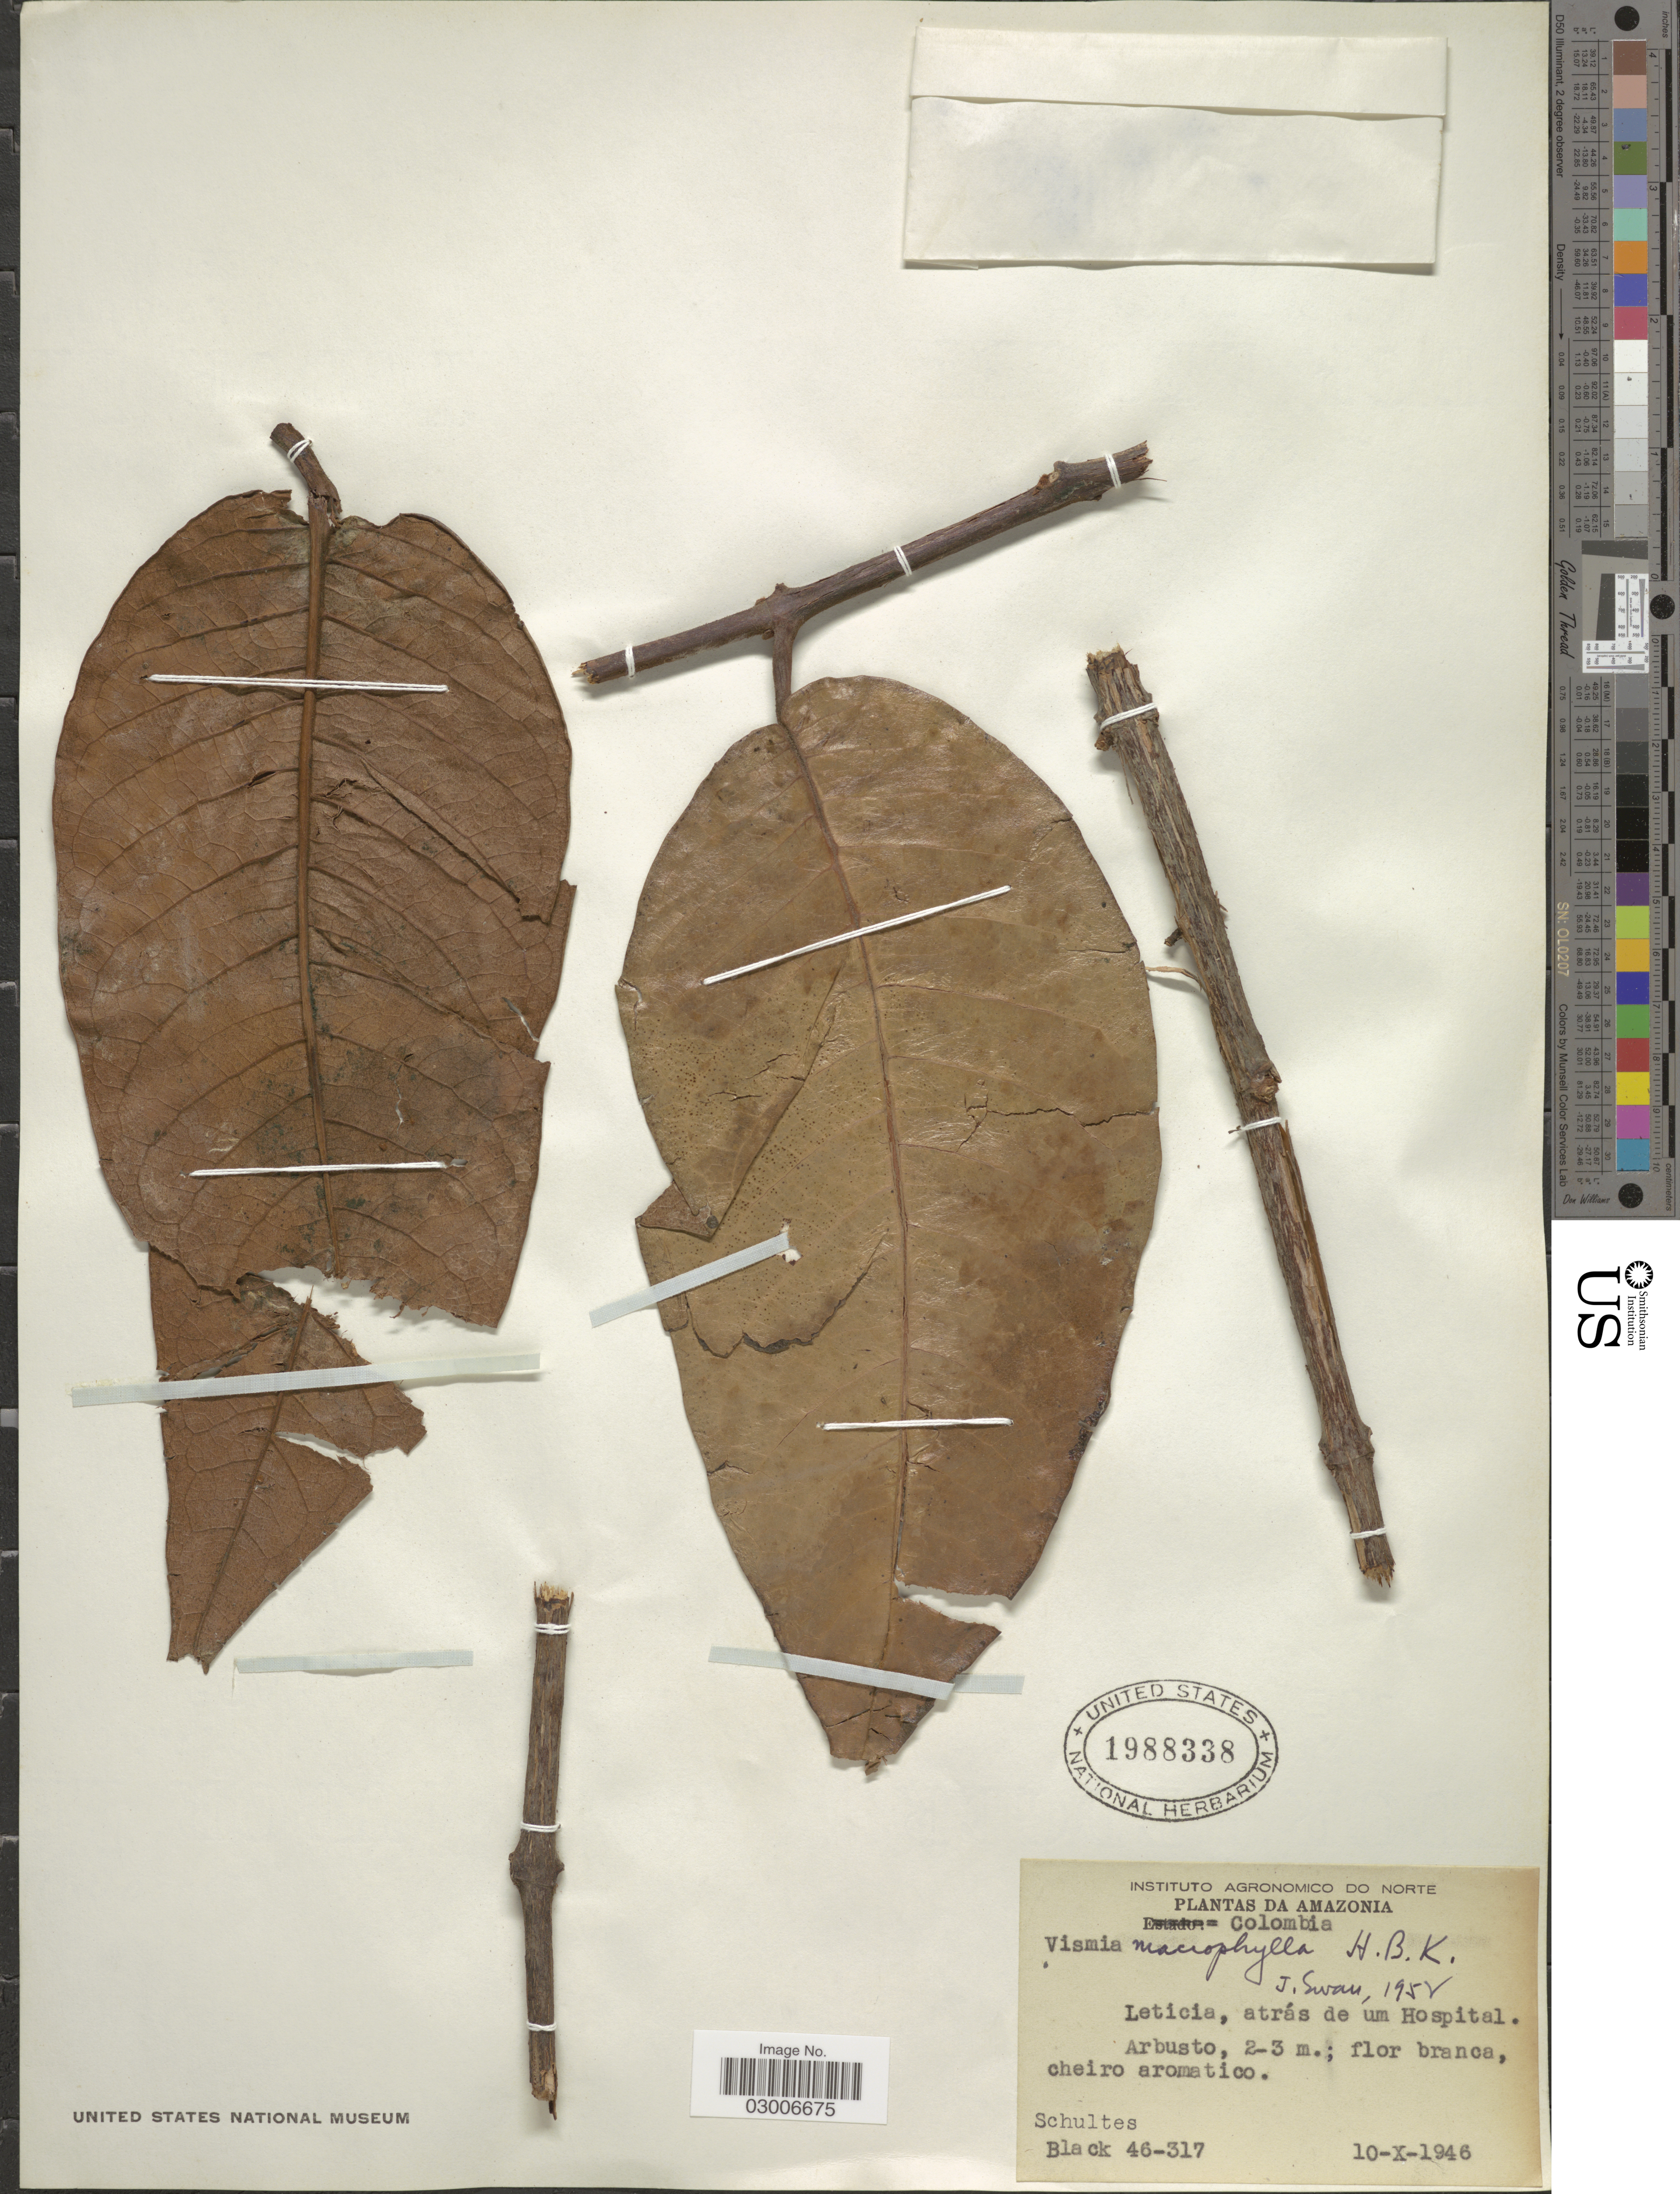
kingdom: Plantae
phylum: Tracheophyta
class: Magnoliopsida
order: Malpighiales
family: Hypericaceae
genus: Vismia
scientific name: Vismia confertiflora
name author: Spruce ex Reichardt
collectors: -- Schultes & -- Black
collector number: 46-317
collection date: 1946-10-10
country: Colombia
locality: Leticia, atrás de um Hospital. Amazonia.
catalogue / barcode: US 1988338